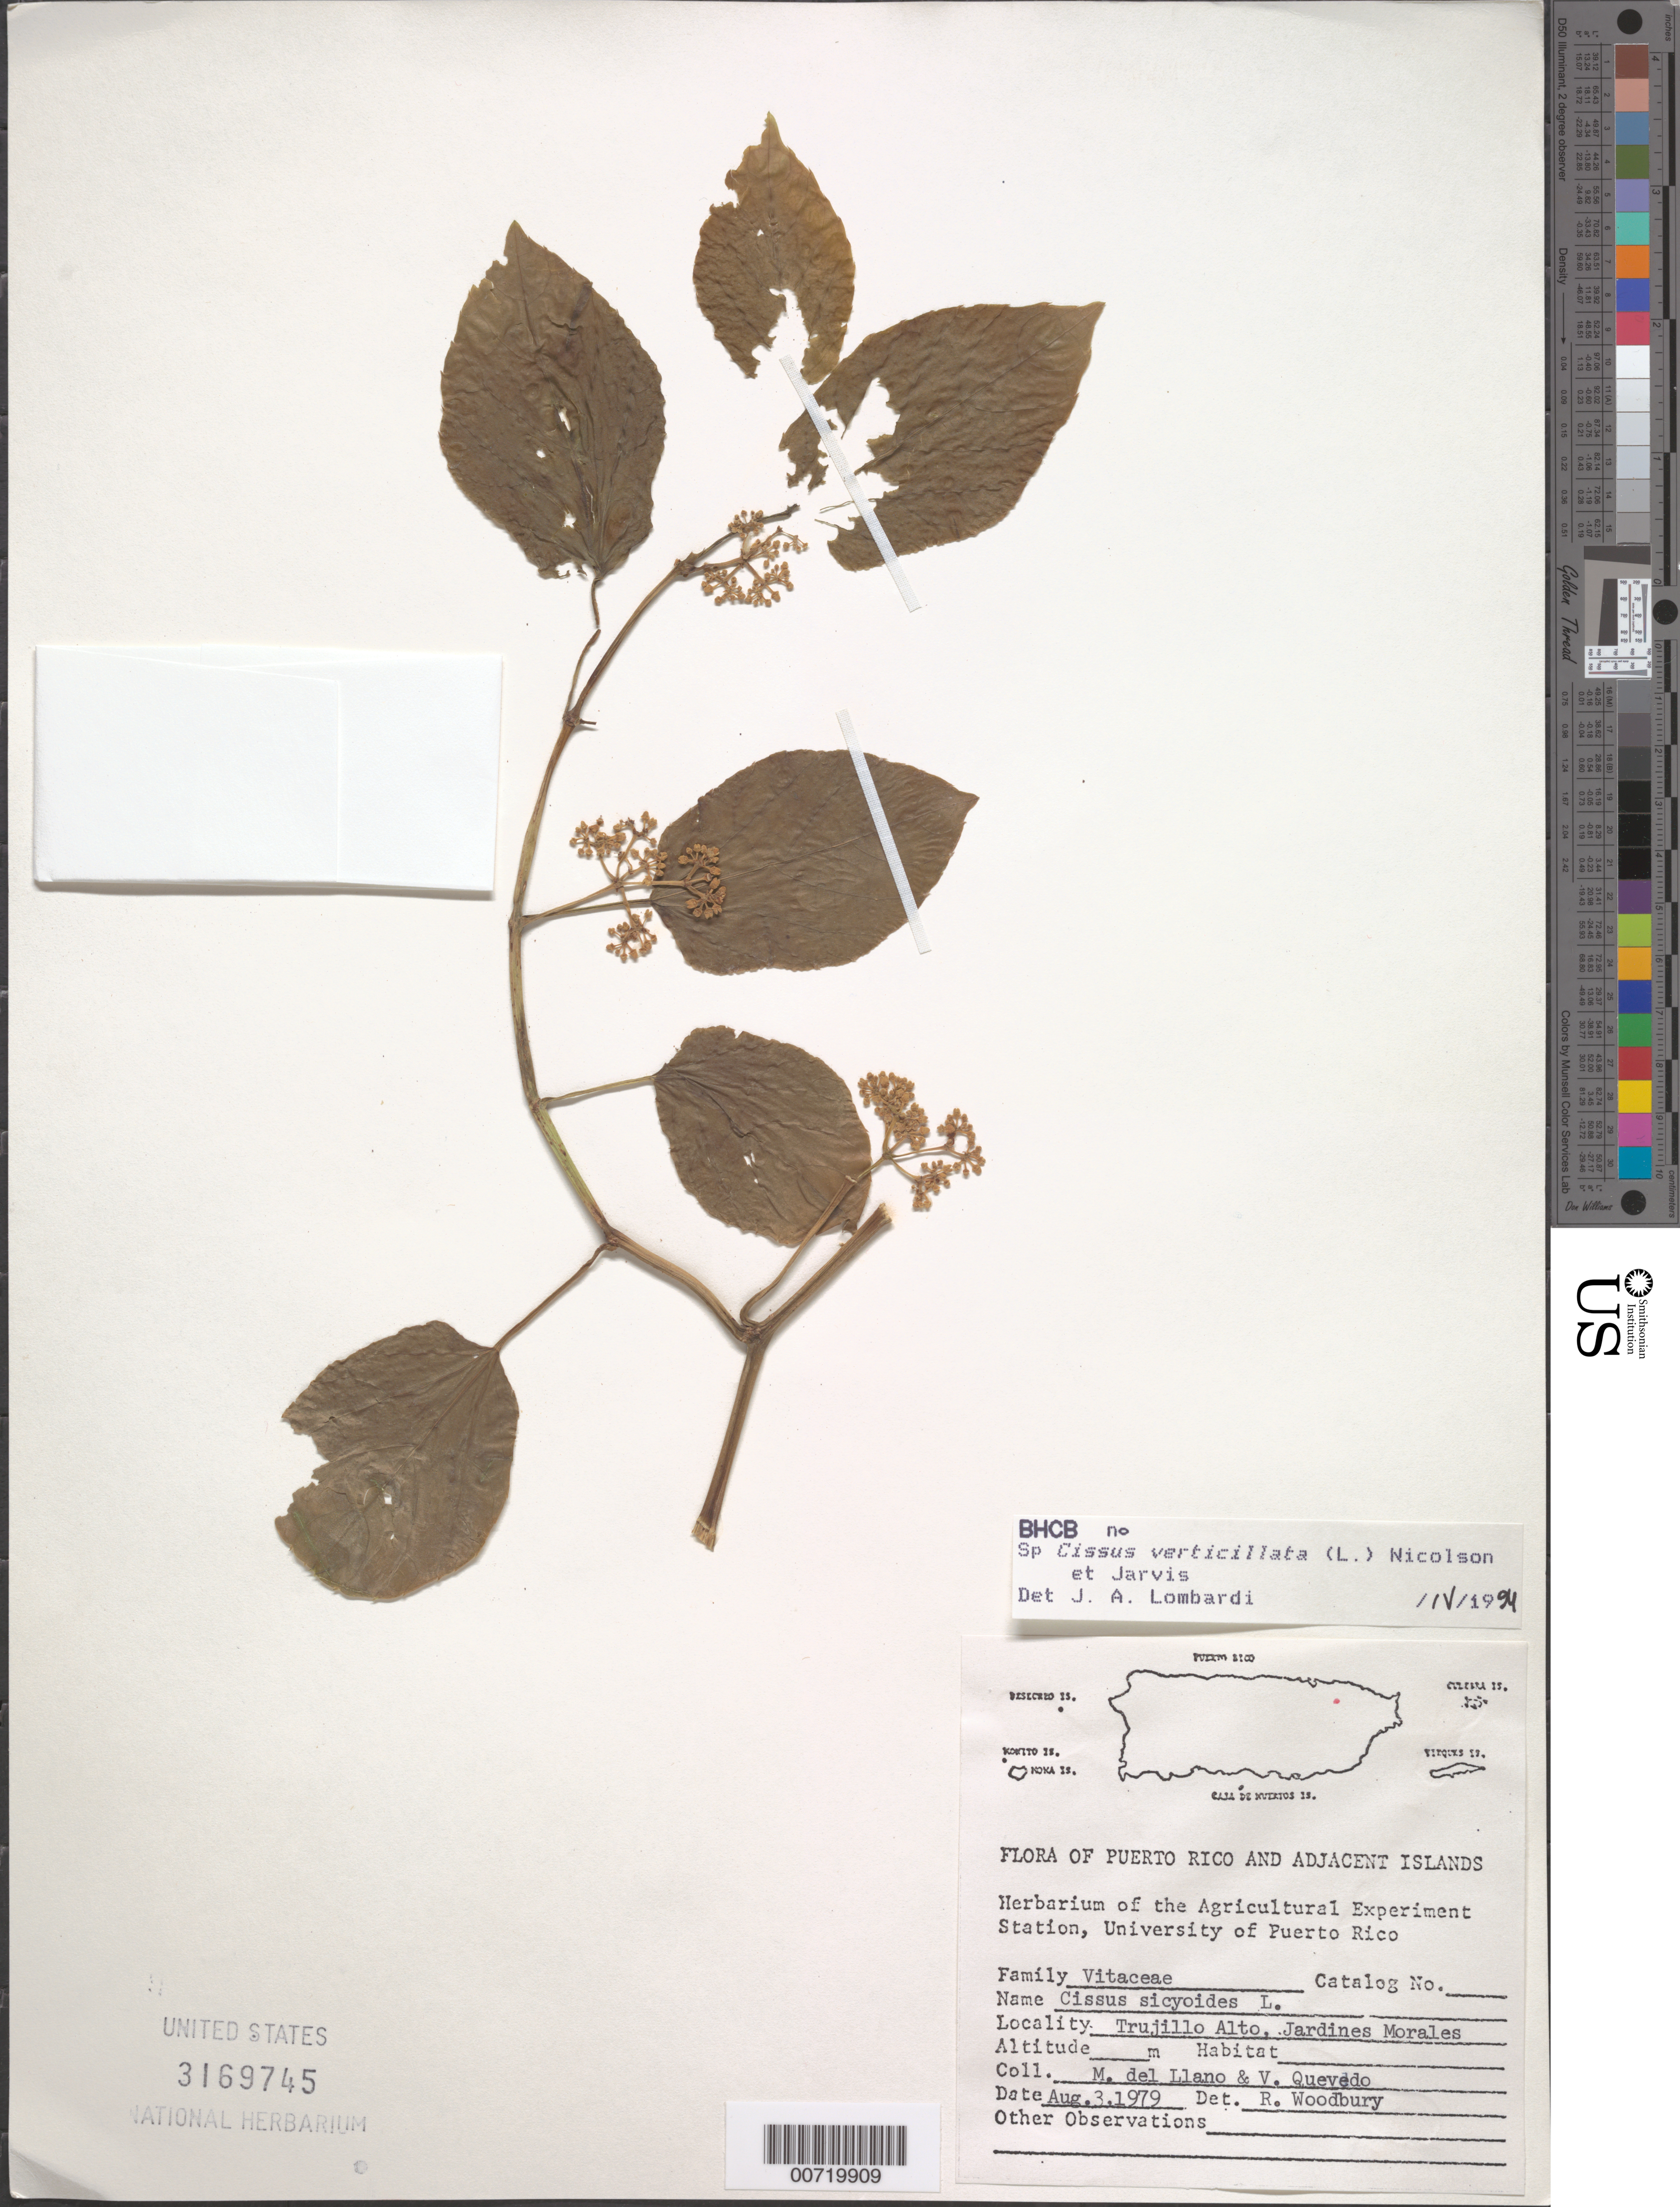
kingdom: Plantae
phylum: Tracheophyta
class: Magnoliopsida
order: Vitales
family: Vitaceae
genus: Cissus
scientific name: Cissus verticillata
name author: (L.) Nicolson & C.E. Jarvis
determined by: Lombardi, Julio A.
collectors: M. Llano & V. Quevedo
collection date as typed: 03 Aug 1979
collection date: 1979-08-03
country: Puerto Rico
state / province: Trujillo Alto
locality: Trujillo Alto, Jardines Morales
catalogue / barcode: US 3169745